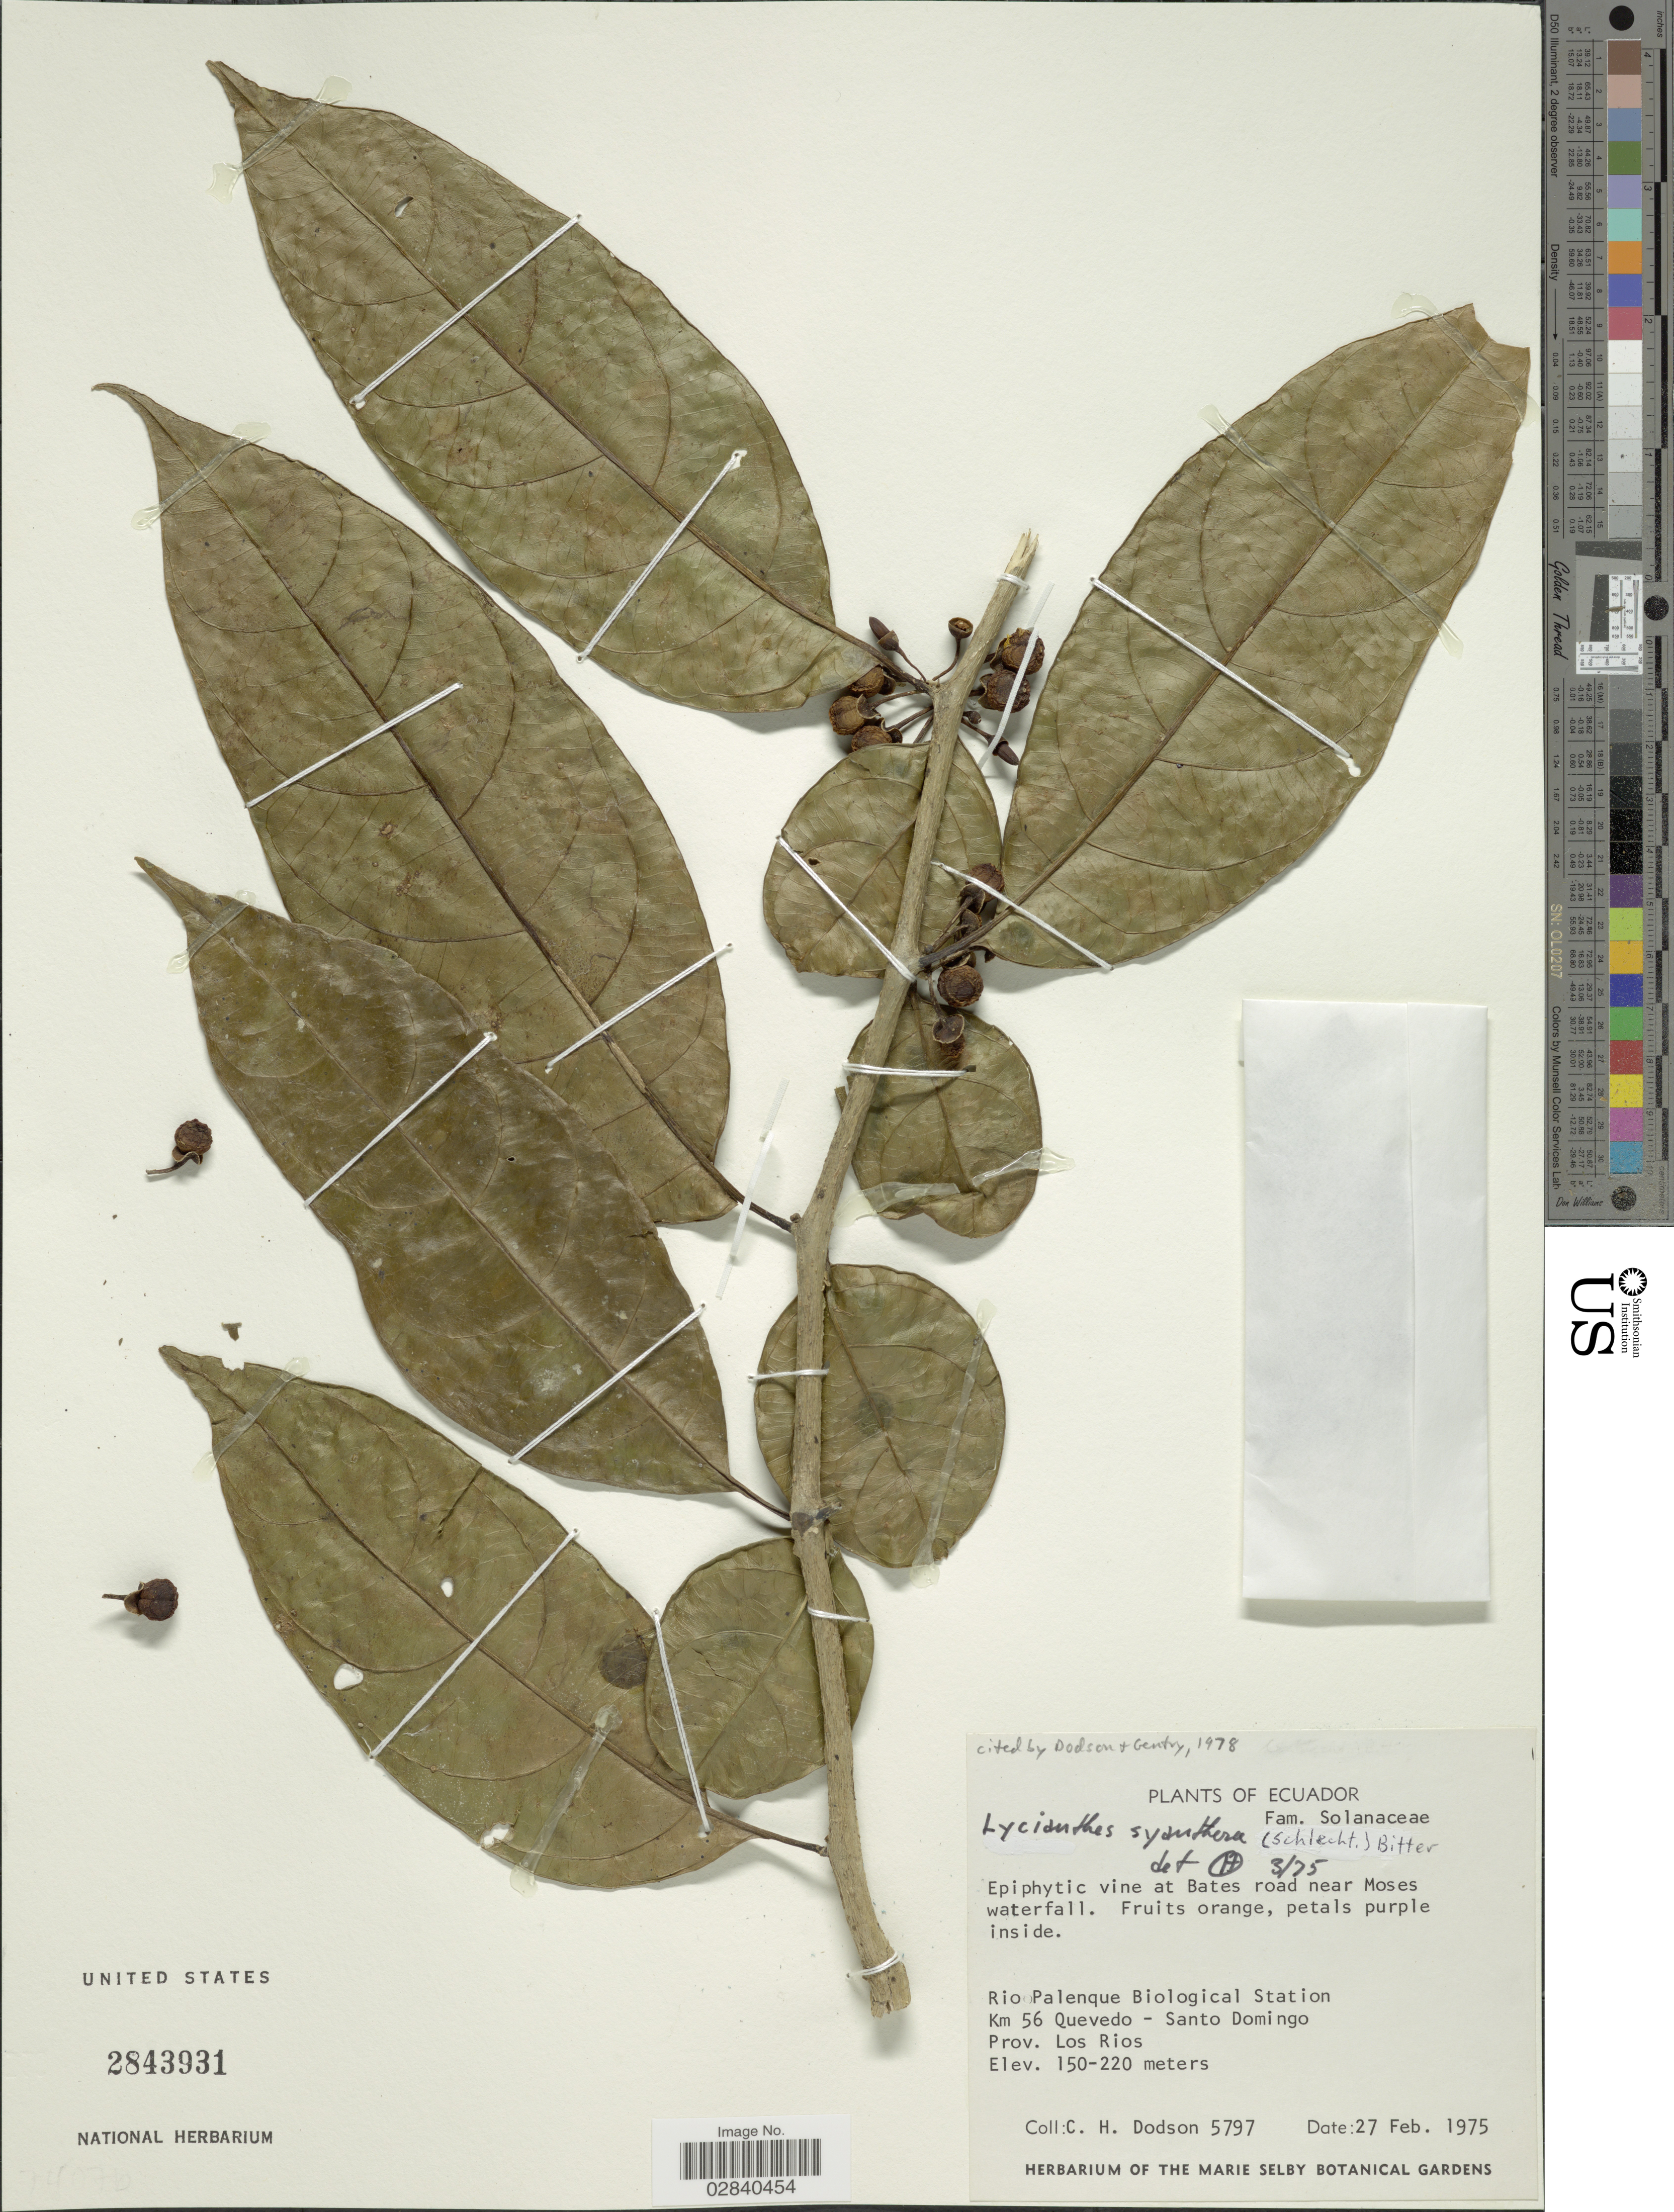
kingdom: Plantae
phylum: Tracheophyta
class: Magnoliopsida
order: Solanales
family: Solanaceae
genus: Lycianthes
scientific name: Lycianthes synanthera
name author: (Sendtn.) Bitter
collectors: C. H. Dodson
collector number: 5797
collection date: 1975-02-27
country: Ecuador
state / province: Los Ríos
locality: Rio Palenque Biological Station, Km 56 Quevedo - Santo Domingo, Prov. Los Rios.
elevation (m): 150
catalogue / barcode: US 2843931